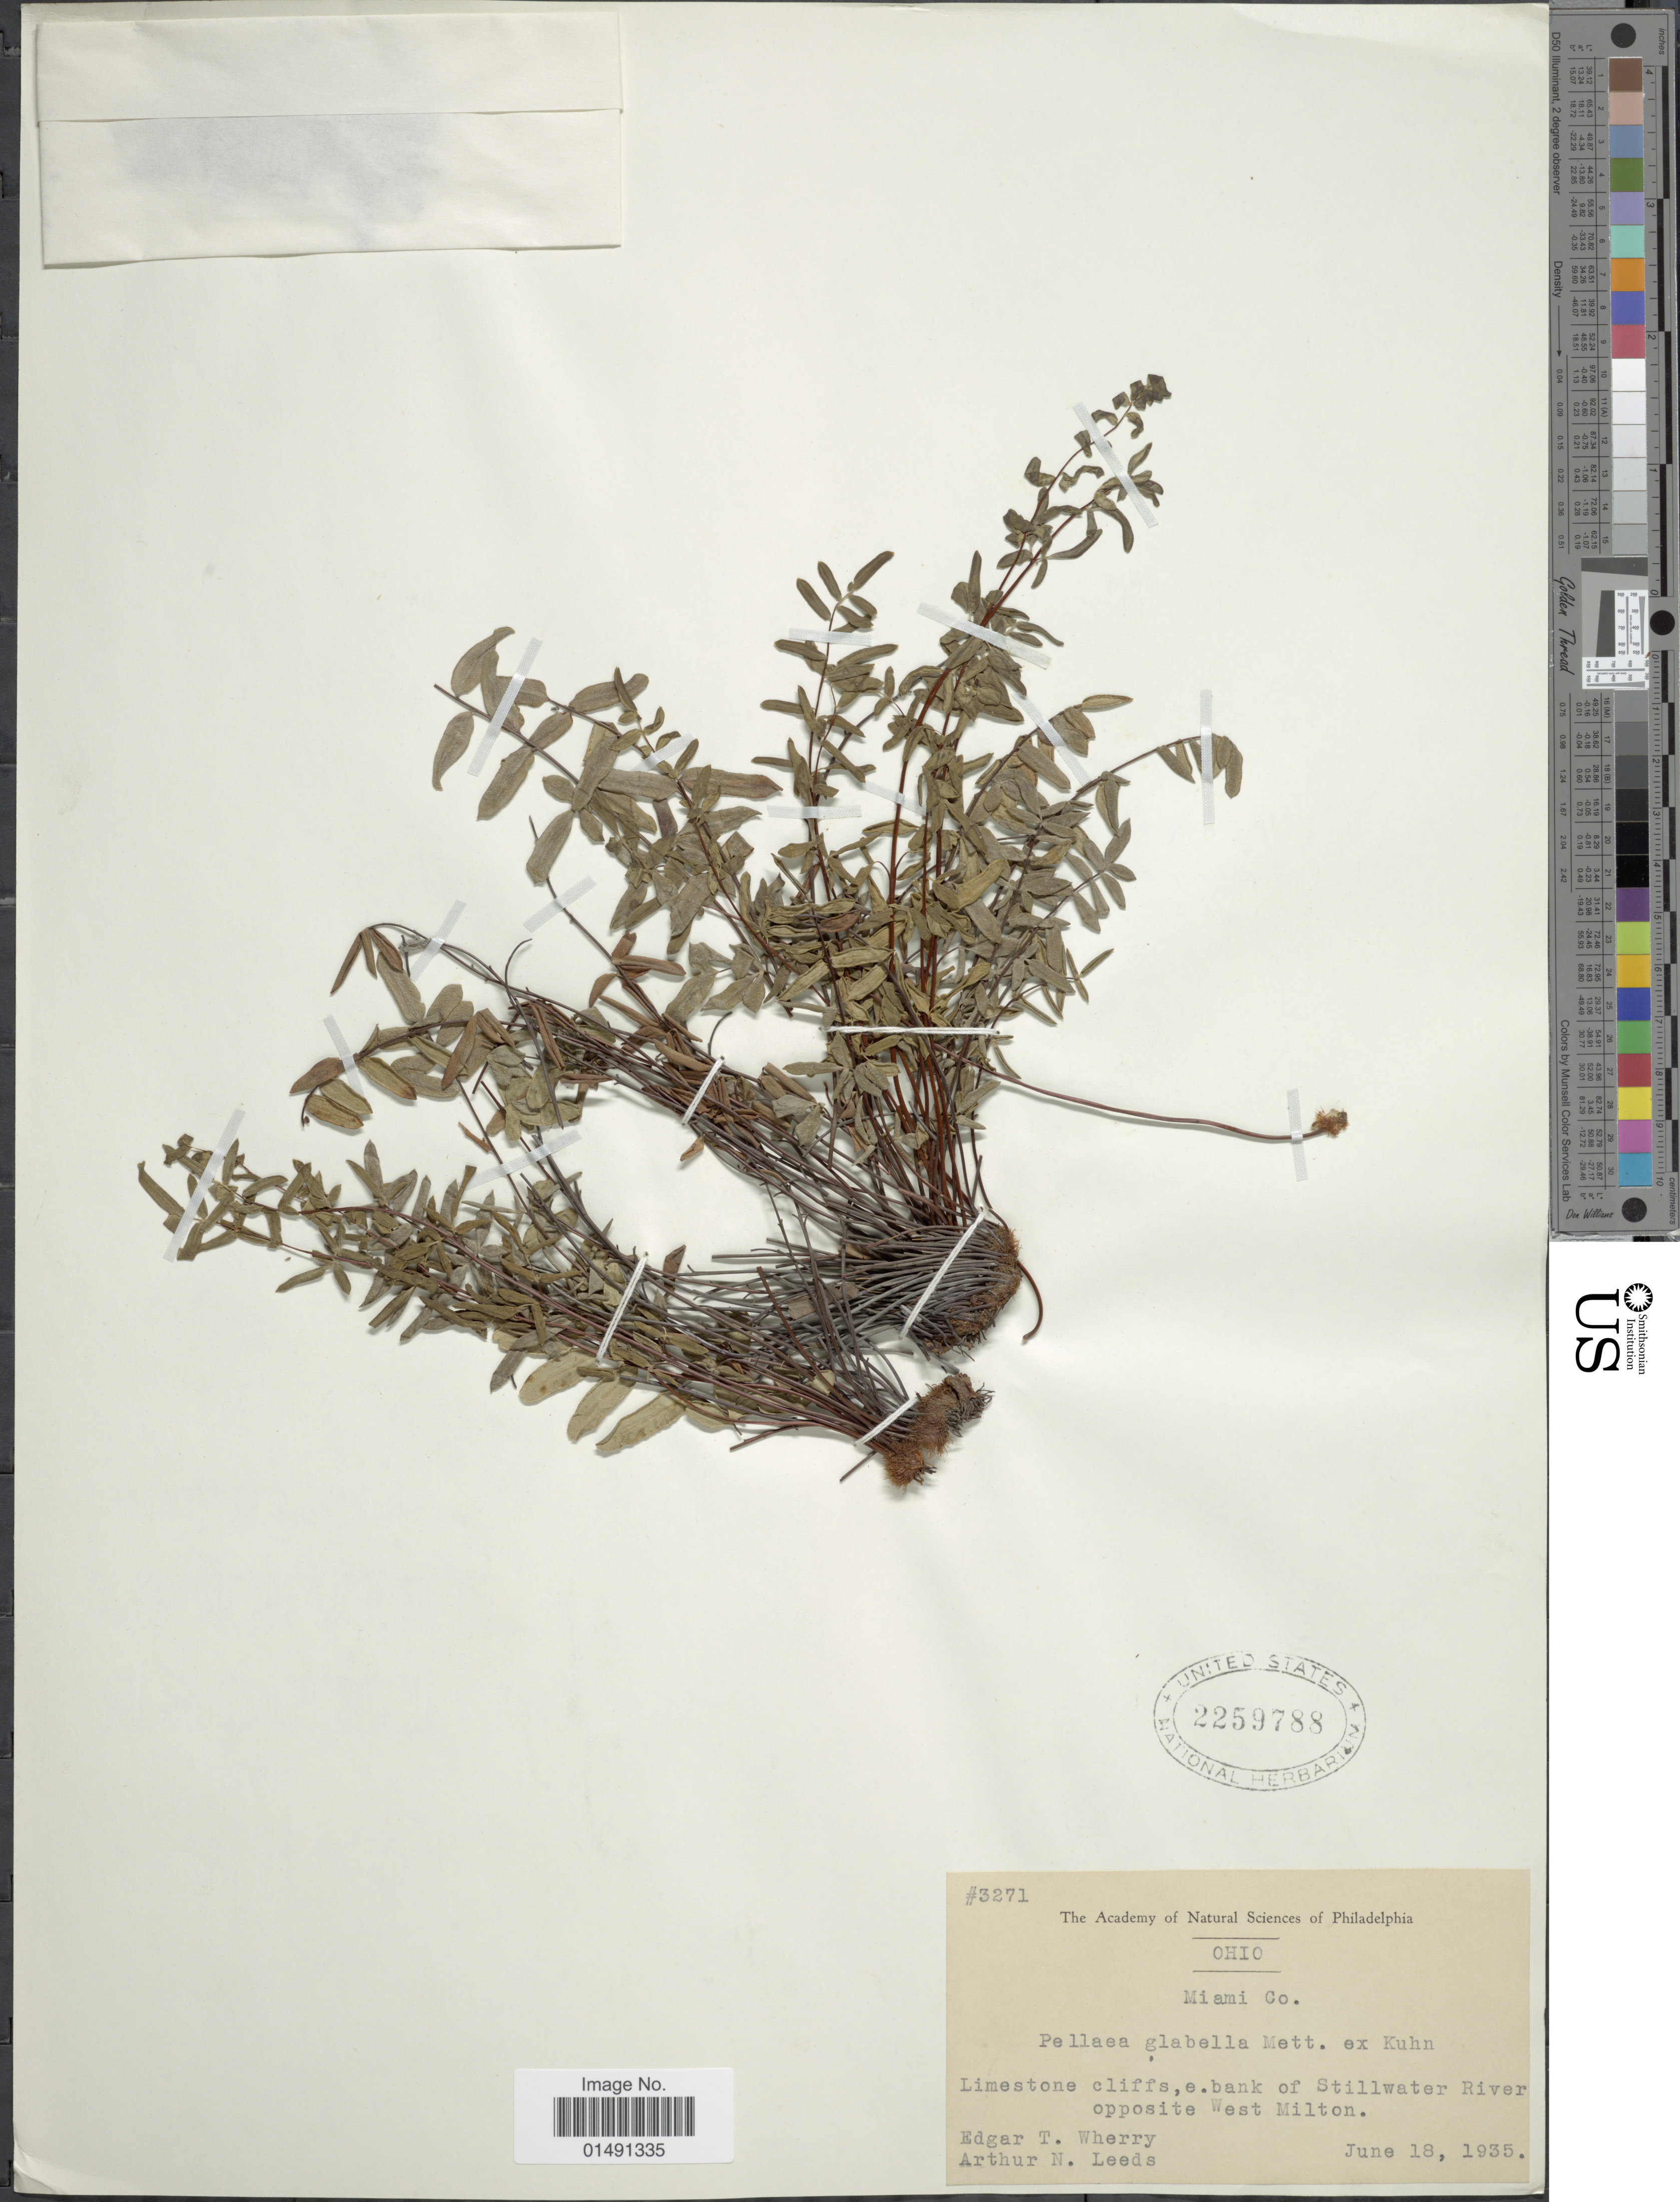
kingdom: Plantae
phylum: Tracheophyta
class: Polypodiopsida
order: Polypodiales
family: Pteridaceae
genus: Pellaea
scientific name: Pellaea glabella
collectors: E. T. Wherry & A. N. Leeds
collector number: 3271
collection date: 1935-06-18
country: United States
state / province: Ohio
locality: Limestone cliffs, e. bank of Stillwater River opposite West Milton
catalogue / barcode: US 2259788